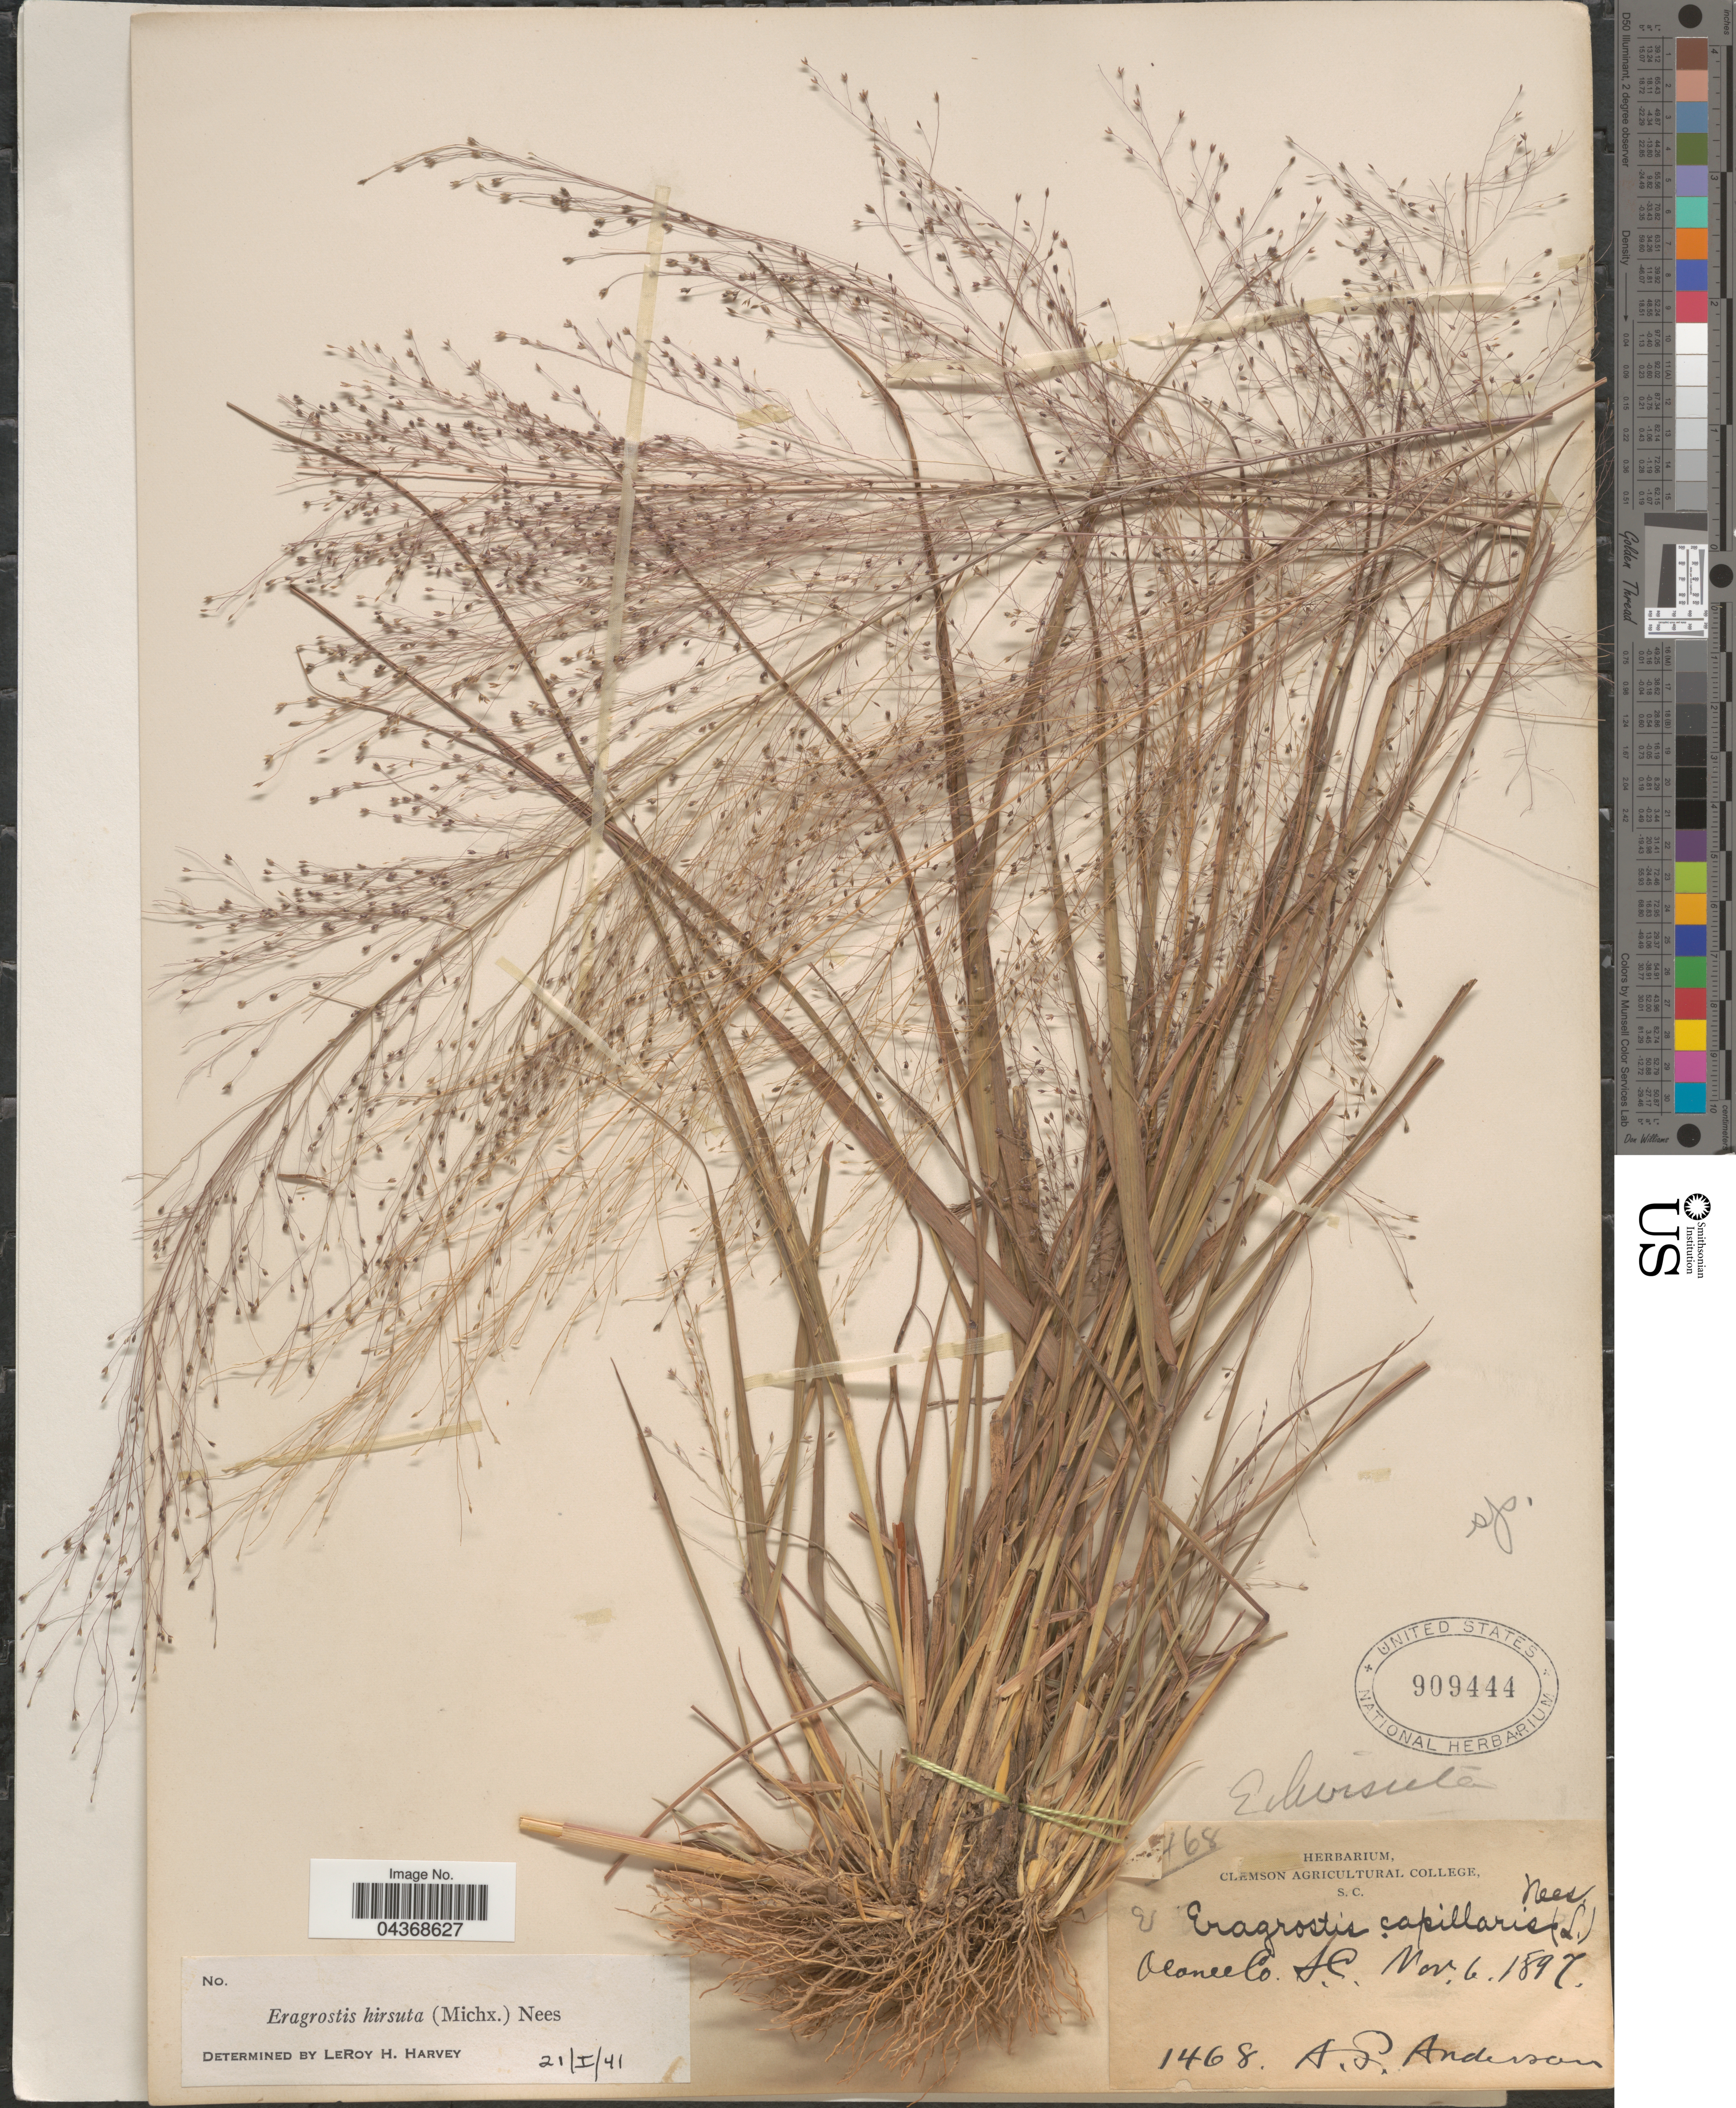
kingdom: Plantae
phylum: Tracheophyta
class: Liliopsida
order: Poales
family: Poaceae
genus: Eragrostis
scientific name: Eragrostis hirsuta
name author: (Michx.) Nees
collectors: A. P. Anderson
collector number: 1468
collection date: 1897-11-06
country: United States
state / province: South Carolina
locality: Oconee Co.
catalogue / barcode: US 909444